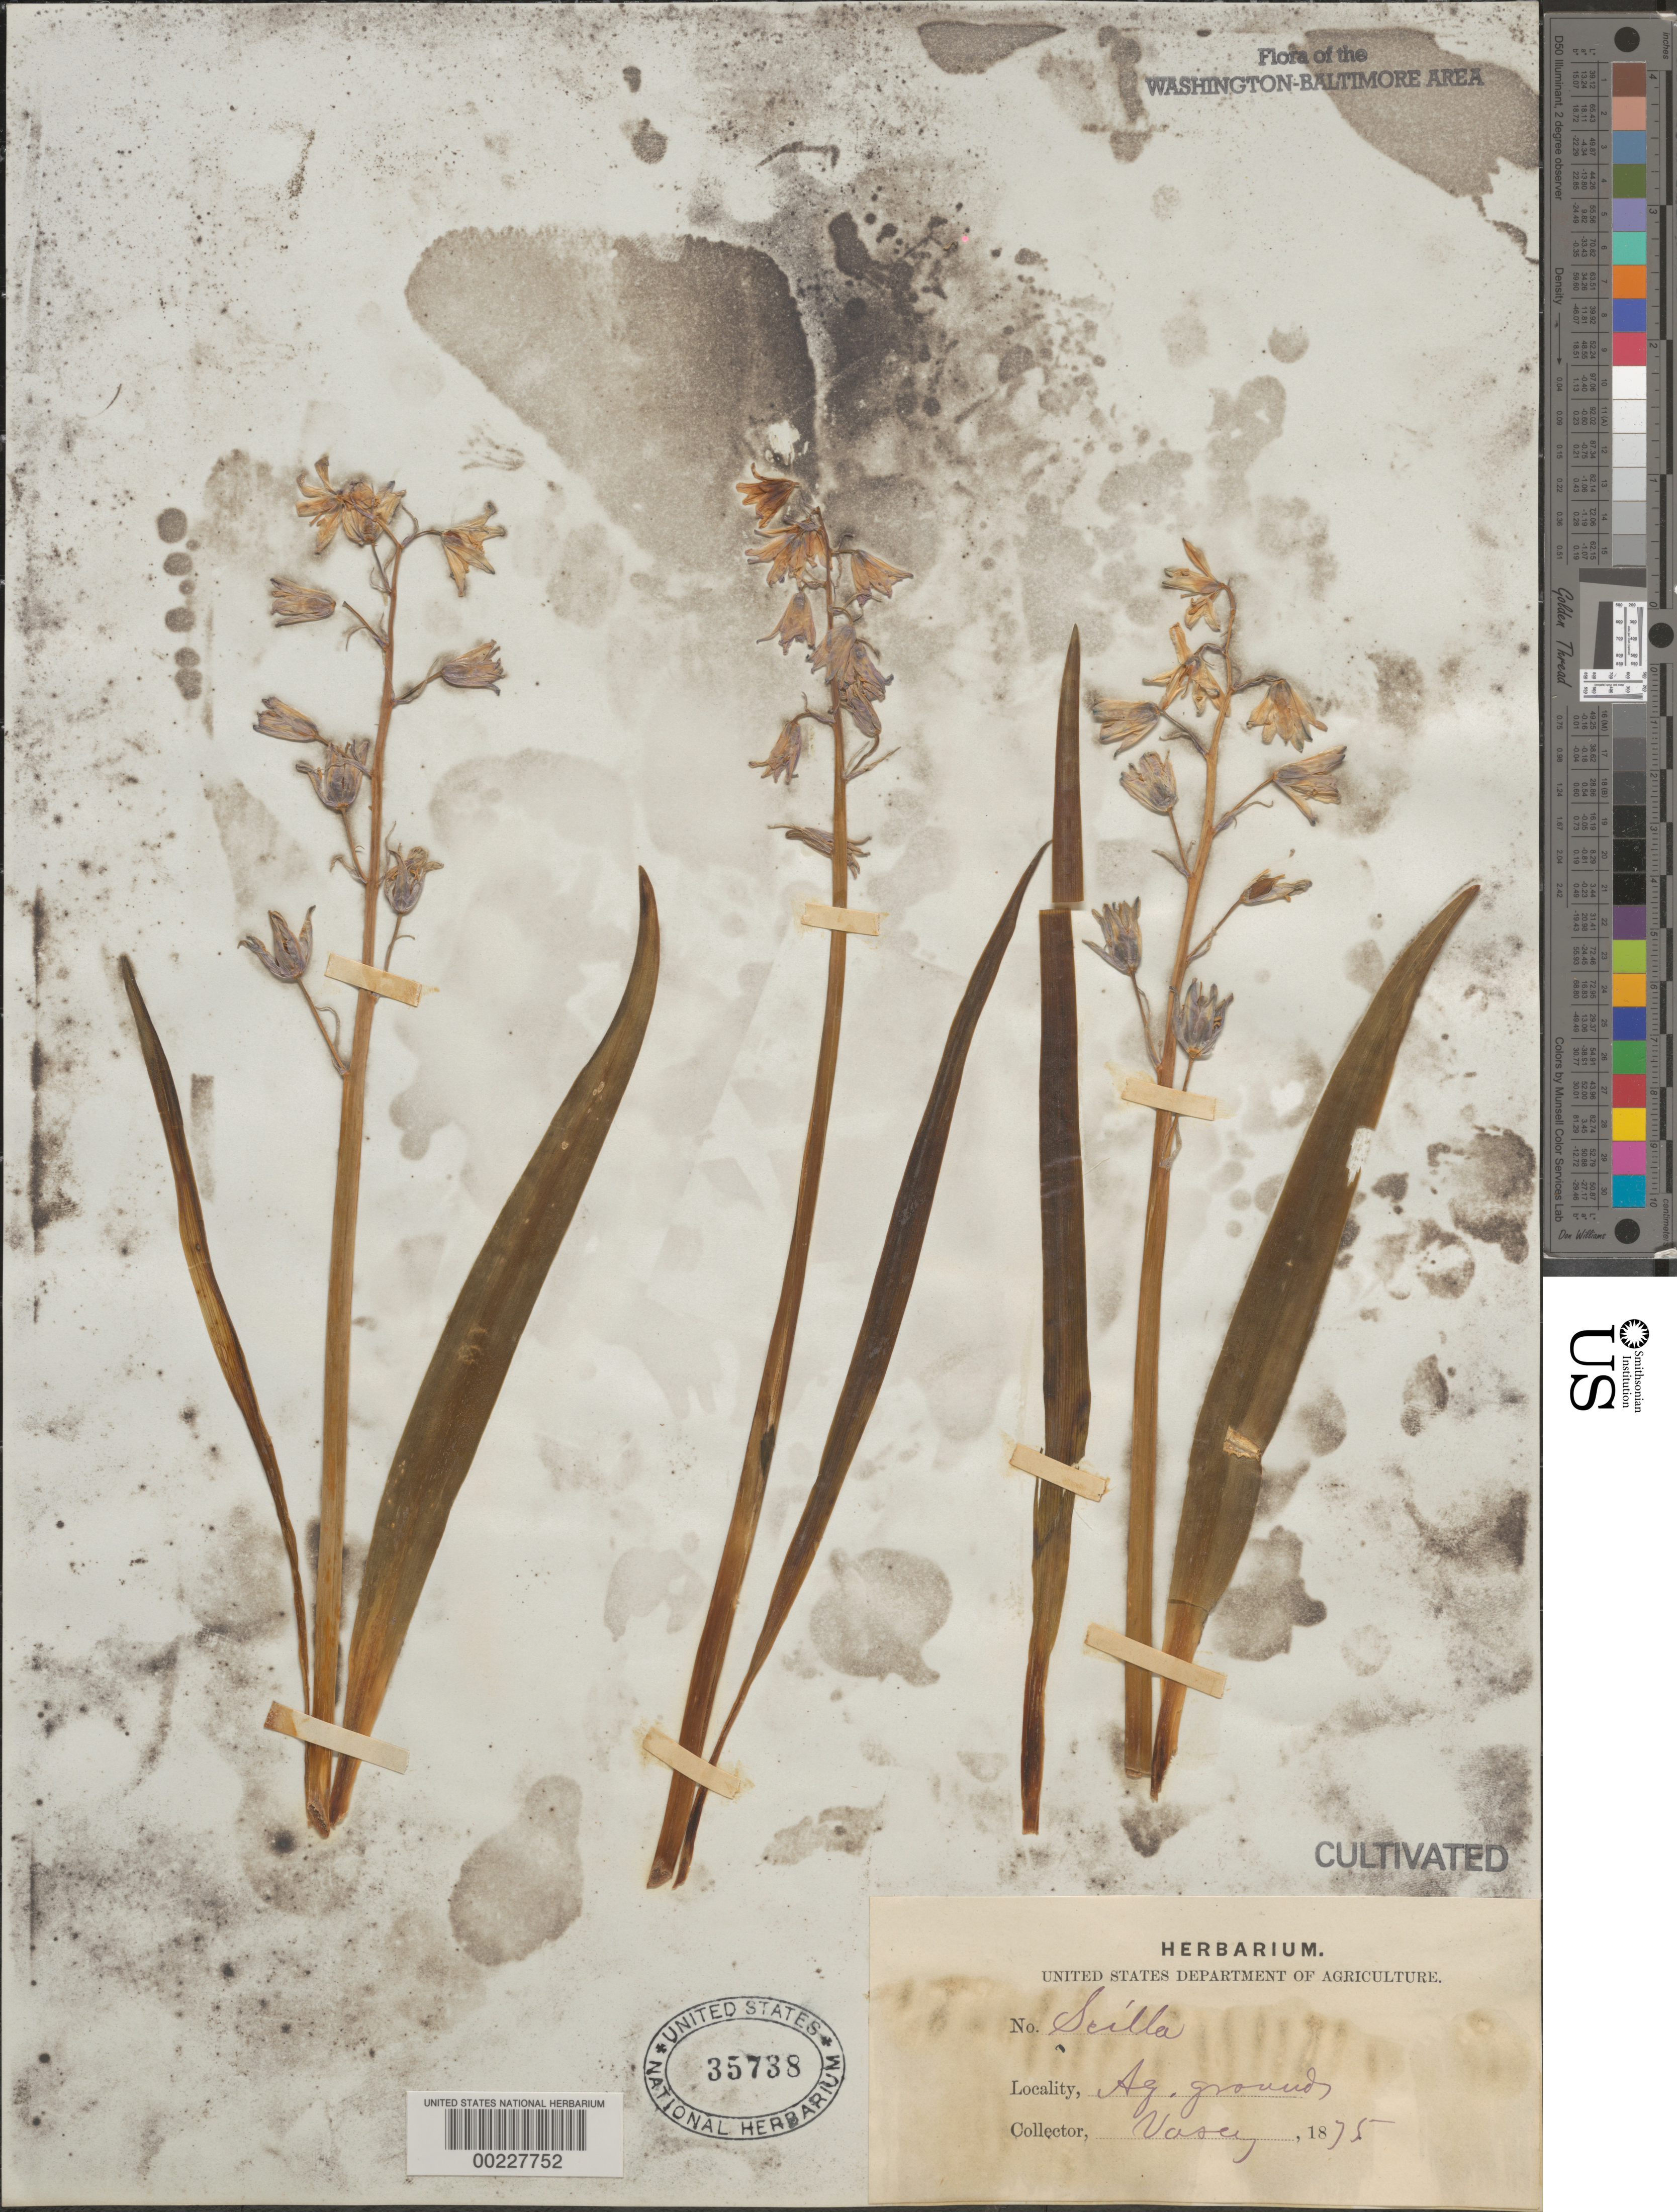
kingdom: Plantae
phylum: Tracheophyta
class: Liliopsida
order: Asparagales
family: Asparagaceae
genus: Scilla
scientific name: Scilla sp.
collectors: G. R. Vasey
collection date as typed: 1875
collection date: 1875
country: United States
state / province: District of Columbia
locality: Agricultural grounds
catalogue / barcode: US 35738